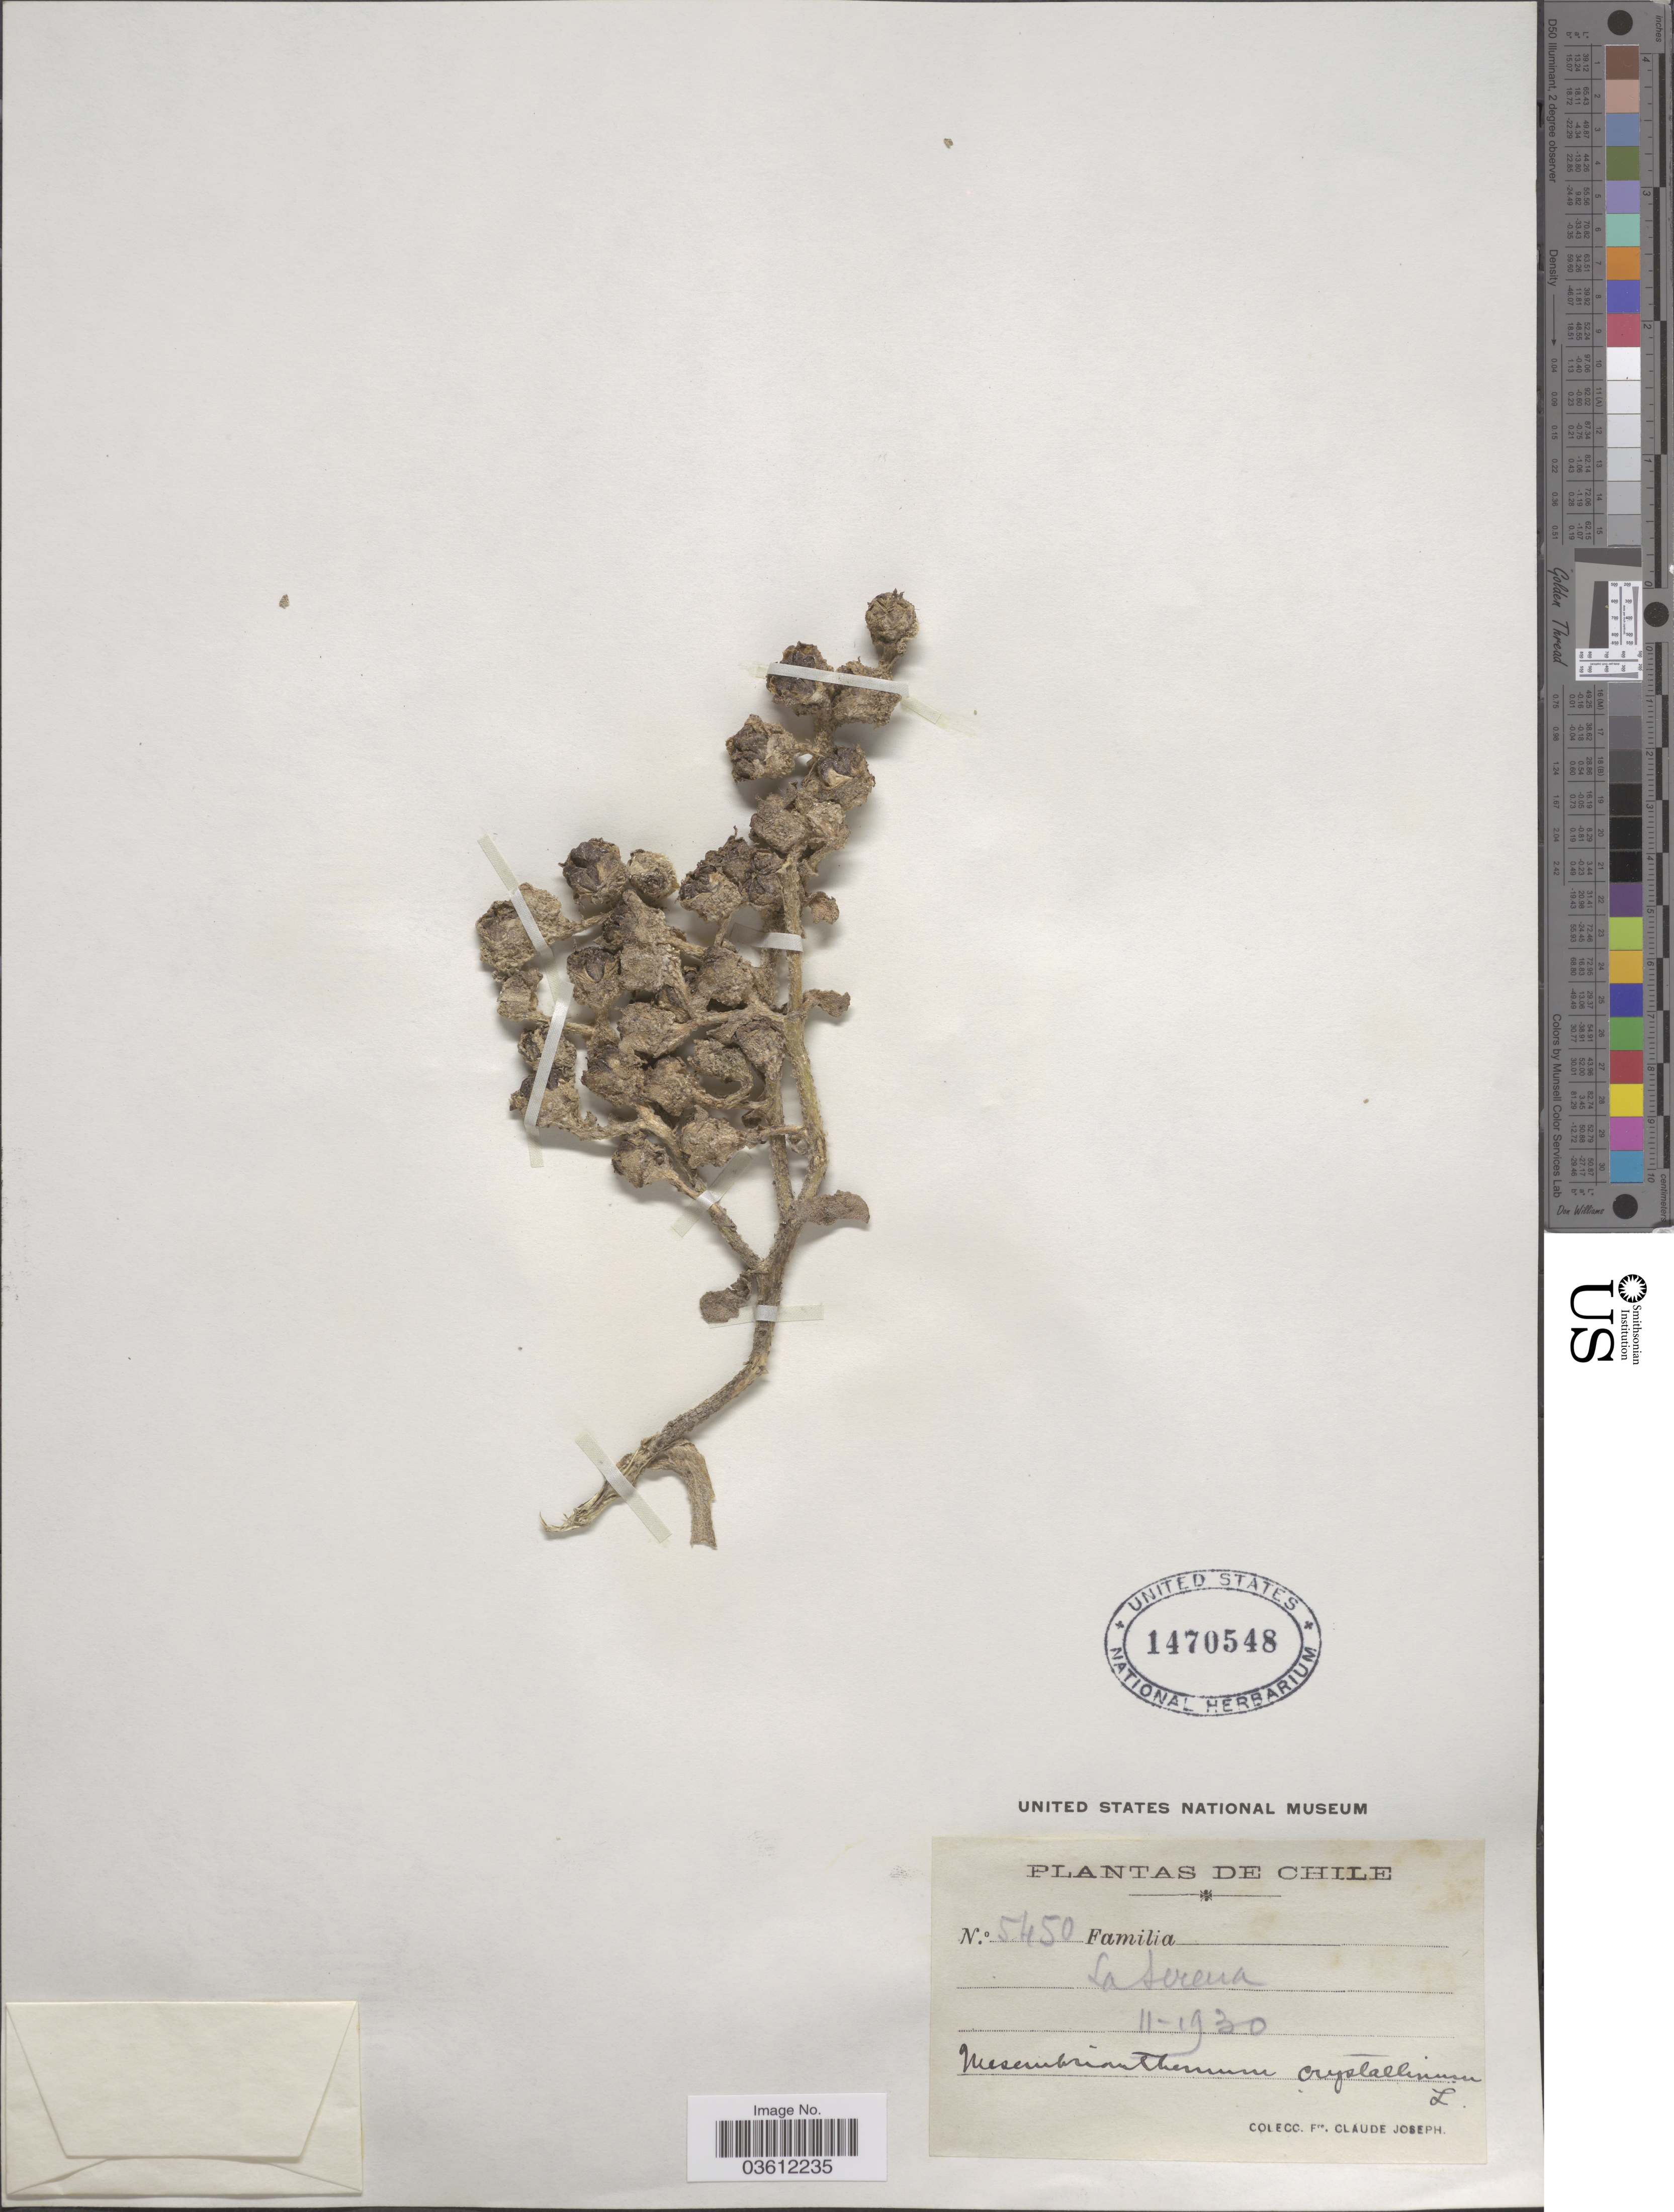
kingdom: Plantae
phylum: Tracheophyta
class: Magnoliopsida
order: Caryophyllales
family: Aizoaceae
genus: Mesembryanthemum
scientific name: Mesembryanthemum crystallinum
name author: L.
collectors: Bro. Claude-Joseph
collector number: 5450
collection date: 1930-11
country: Chile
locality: La Serena.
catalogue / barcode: US 1470548